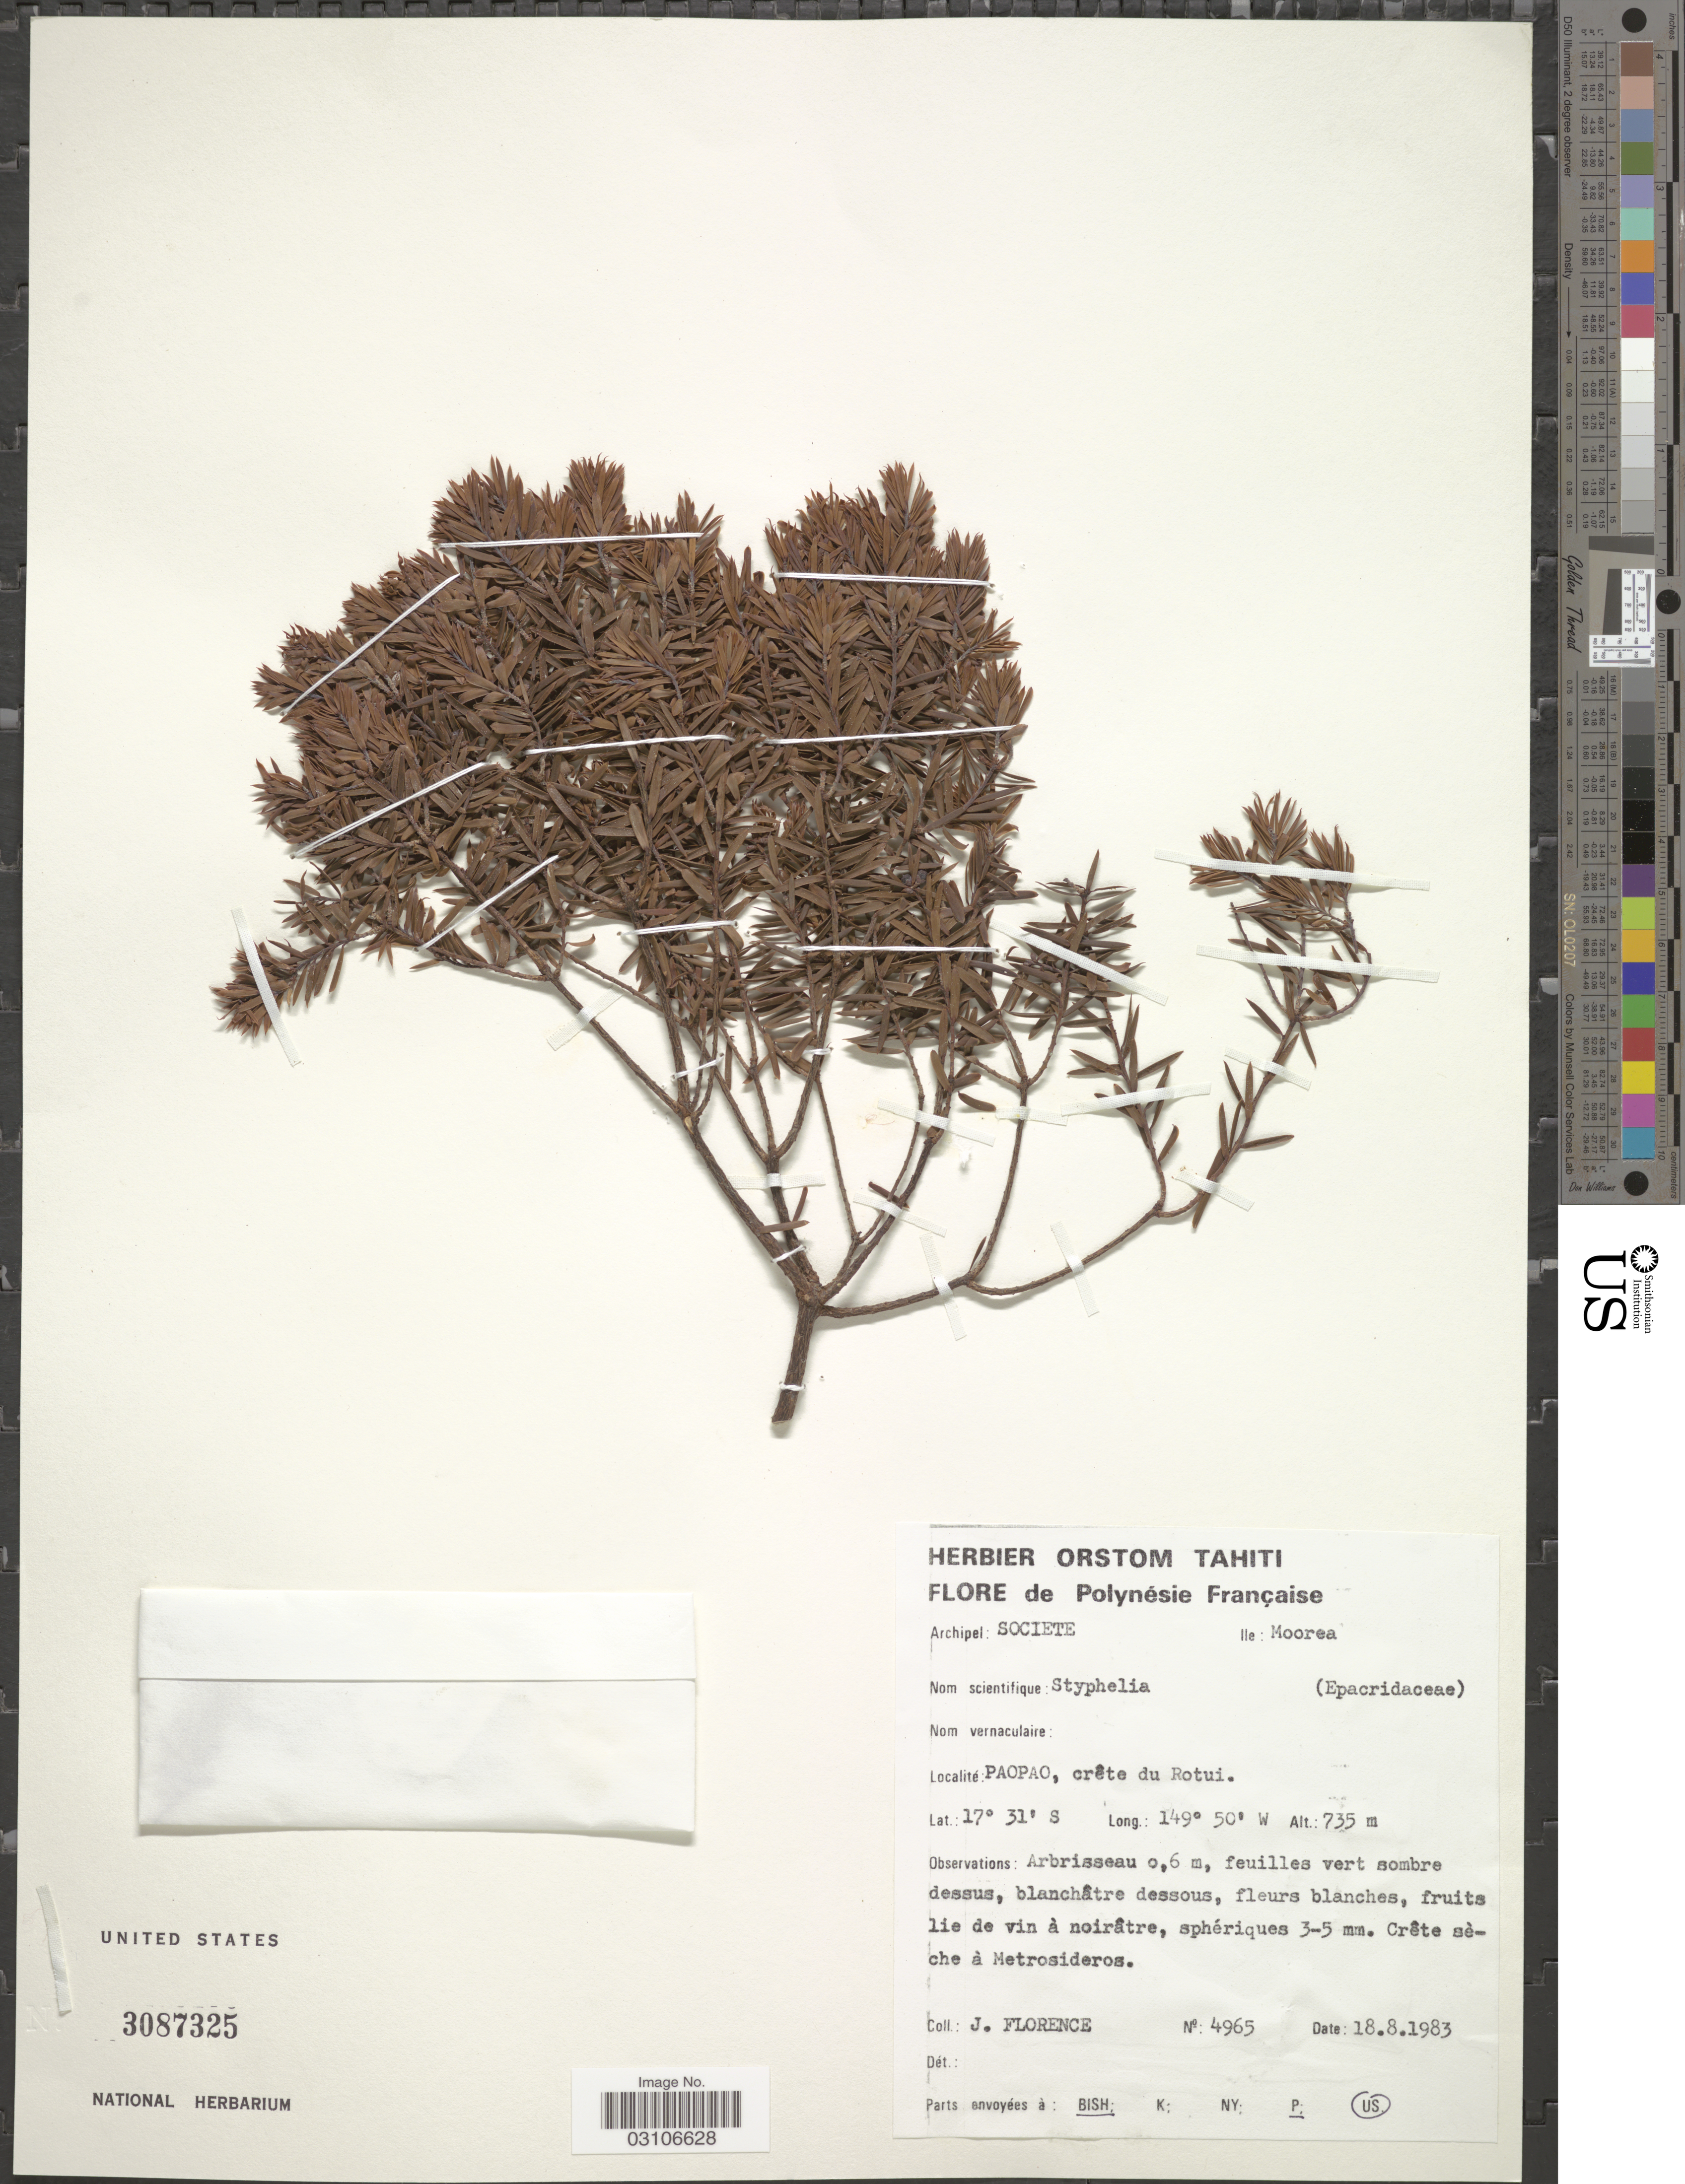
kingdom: Plantae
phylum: Tracheophyta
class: Magnoliopsida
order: Ericales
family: Ericaceae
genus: Styphelia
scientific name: Styphelia sp.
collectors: J. Florence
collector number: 4965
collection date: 1983-08-18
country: French Polynesia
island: Moorea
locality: Archipel: Societe. Ile: Moorea. Paopao, crête du Rotui.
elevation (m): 735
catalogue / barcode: US 3087325